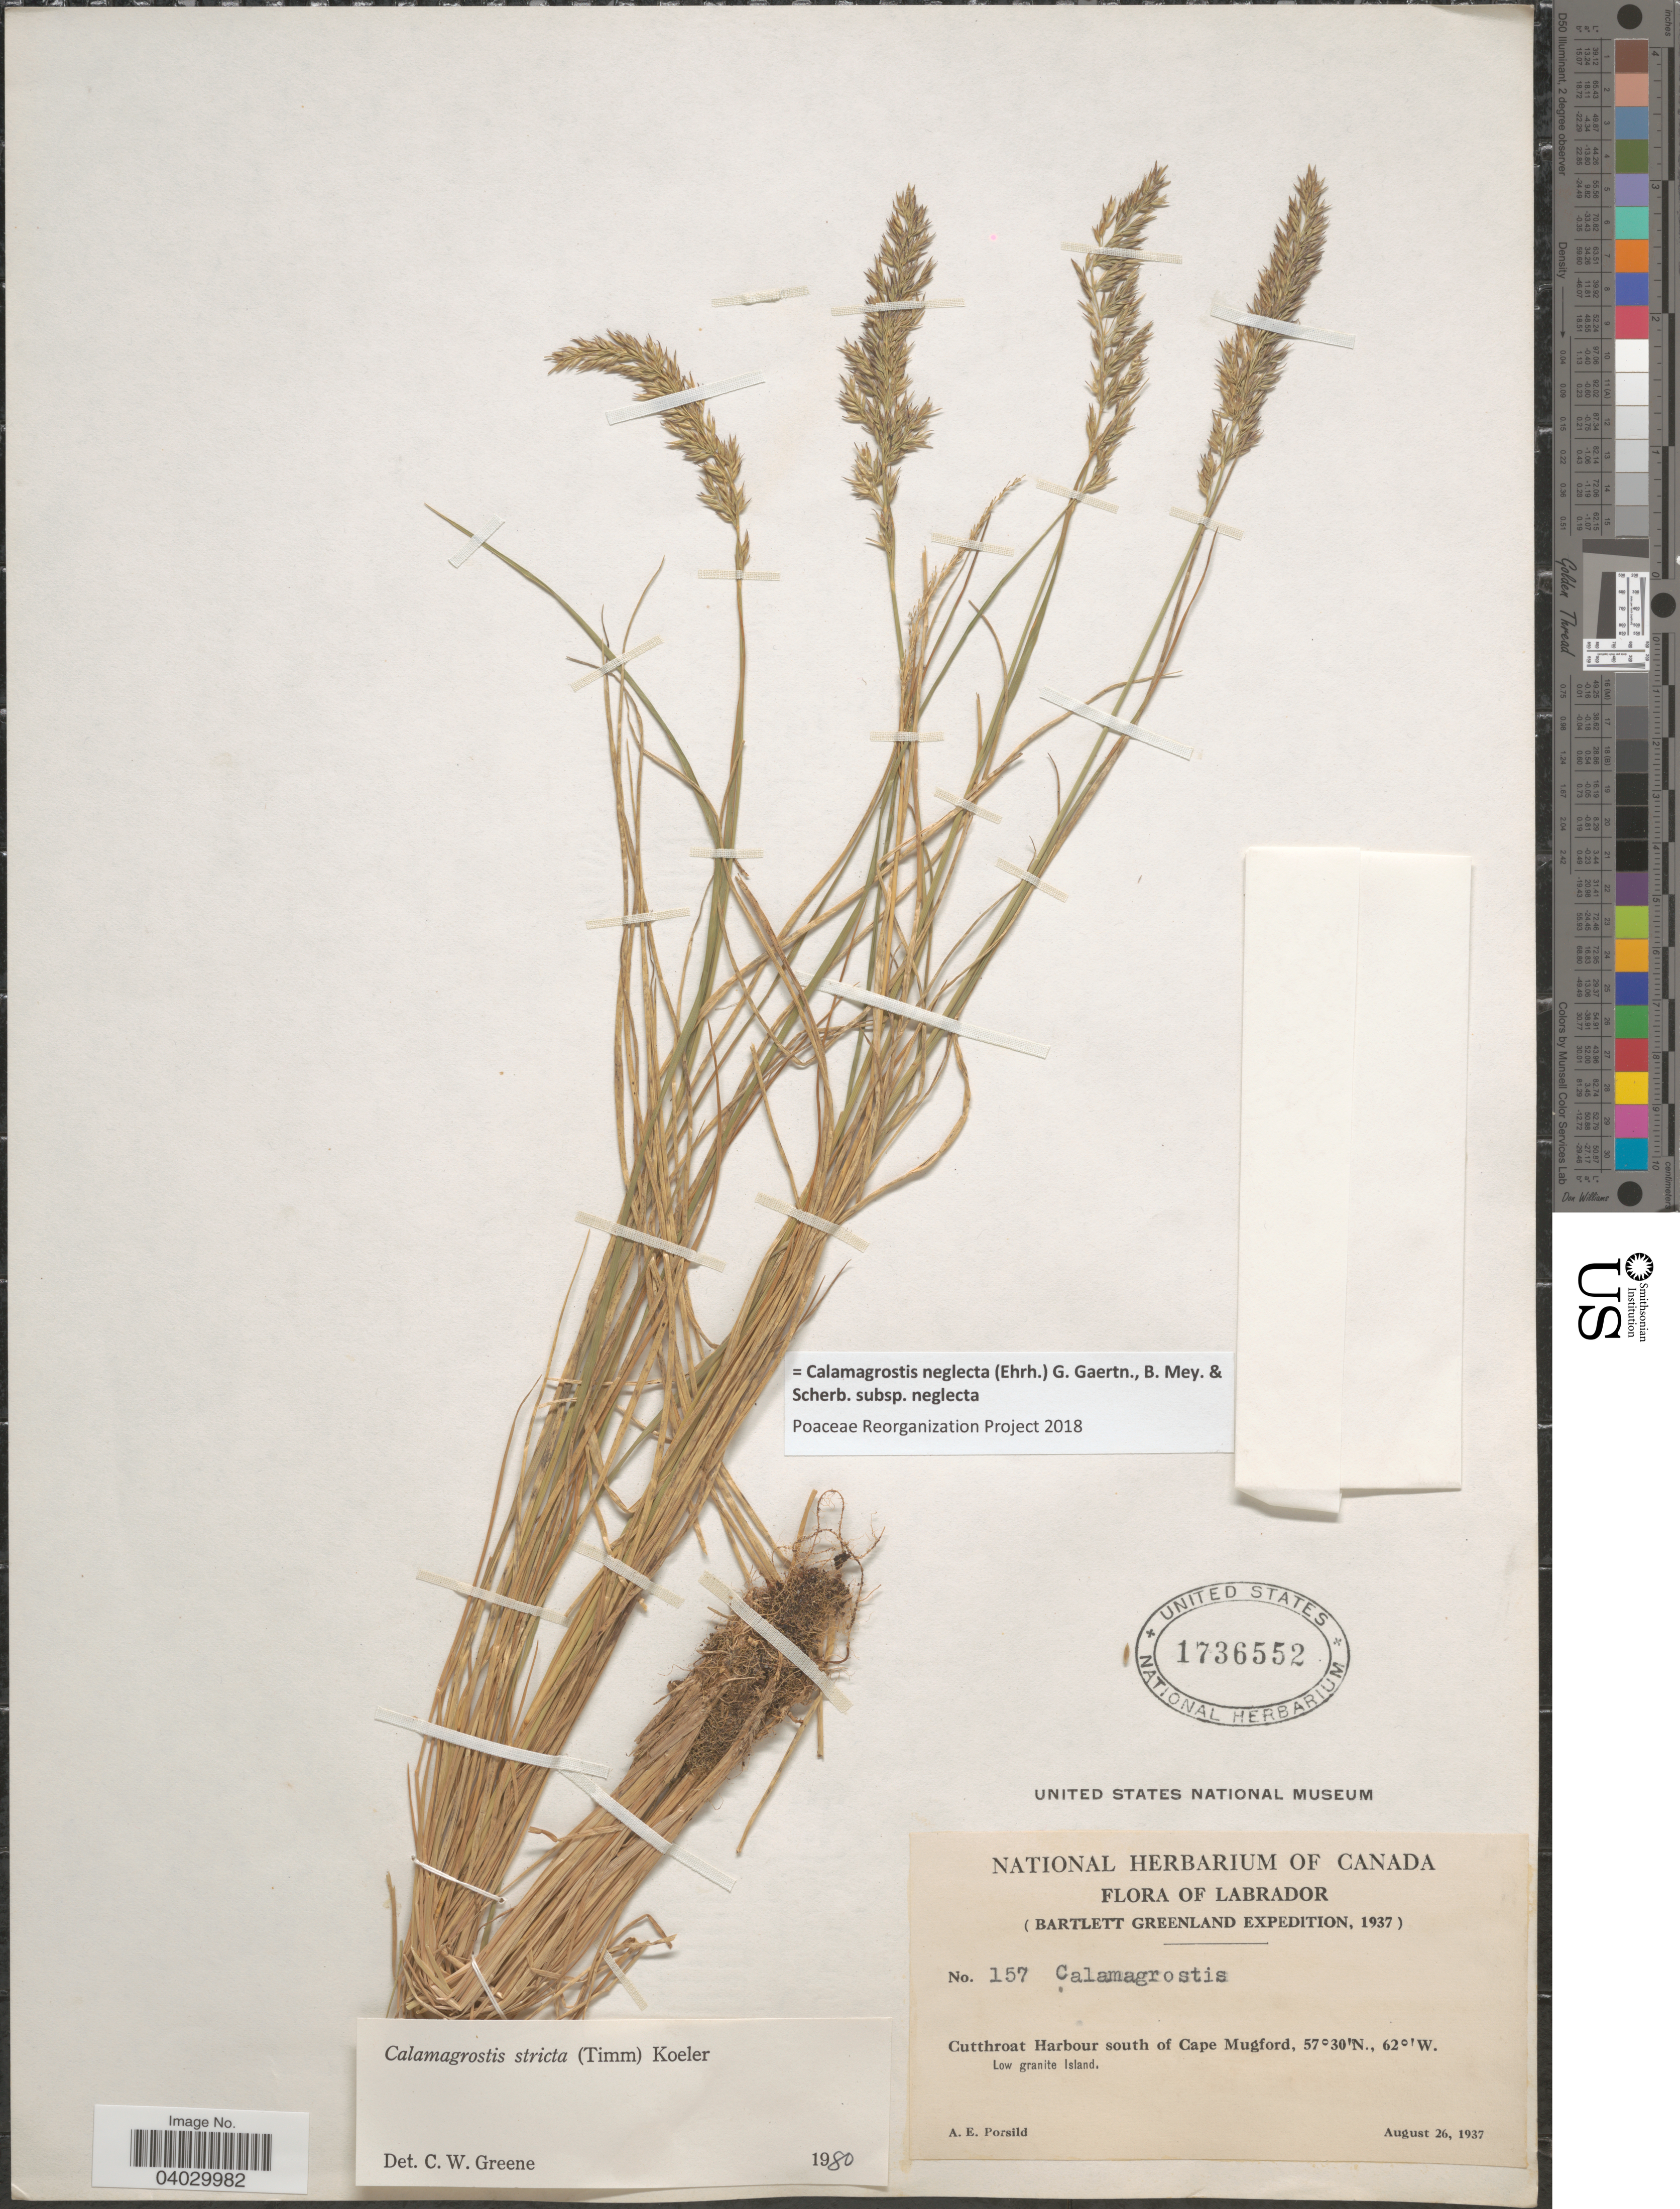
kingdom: Plantae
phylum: Tracheophyta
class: Liliopsida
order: Poales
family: Poaceae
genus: Calamagrostis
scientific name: Calamagrostis neglecta subsp. neglecta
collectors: A. E. Porsild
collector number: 157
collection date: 1937-08-26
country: Canada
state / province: Newfoundland and Labrador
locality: Labrador. Cutthroat Harbour south of Cape Mugford, Low granite Island.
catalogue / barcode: US 1736552